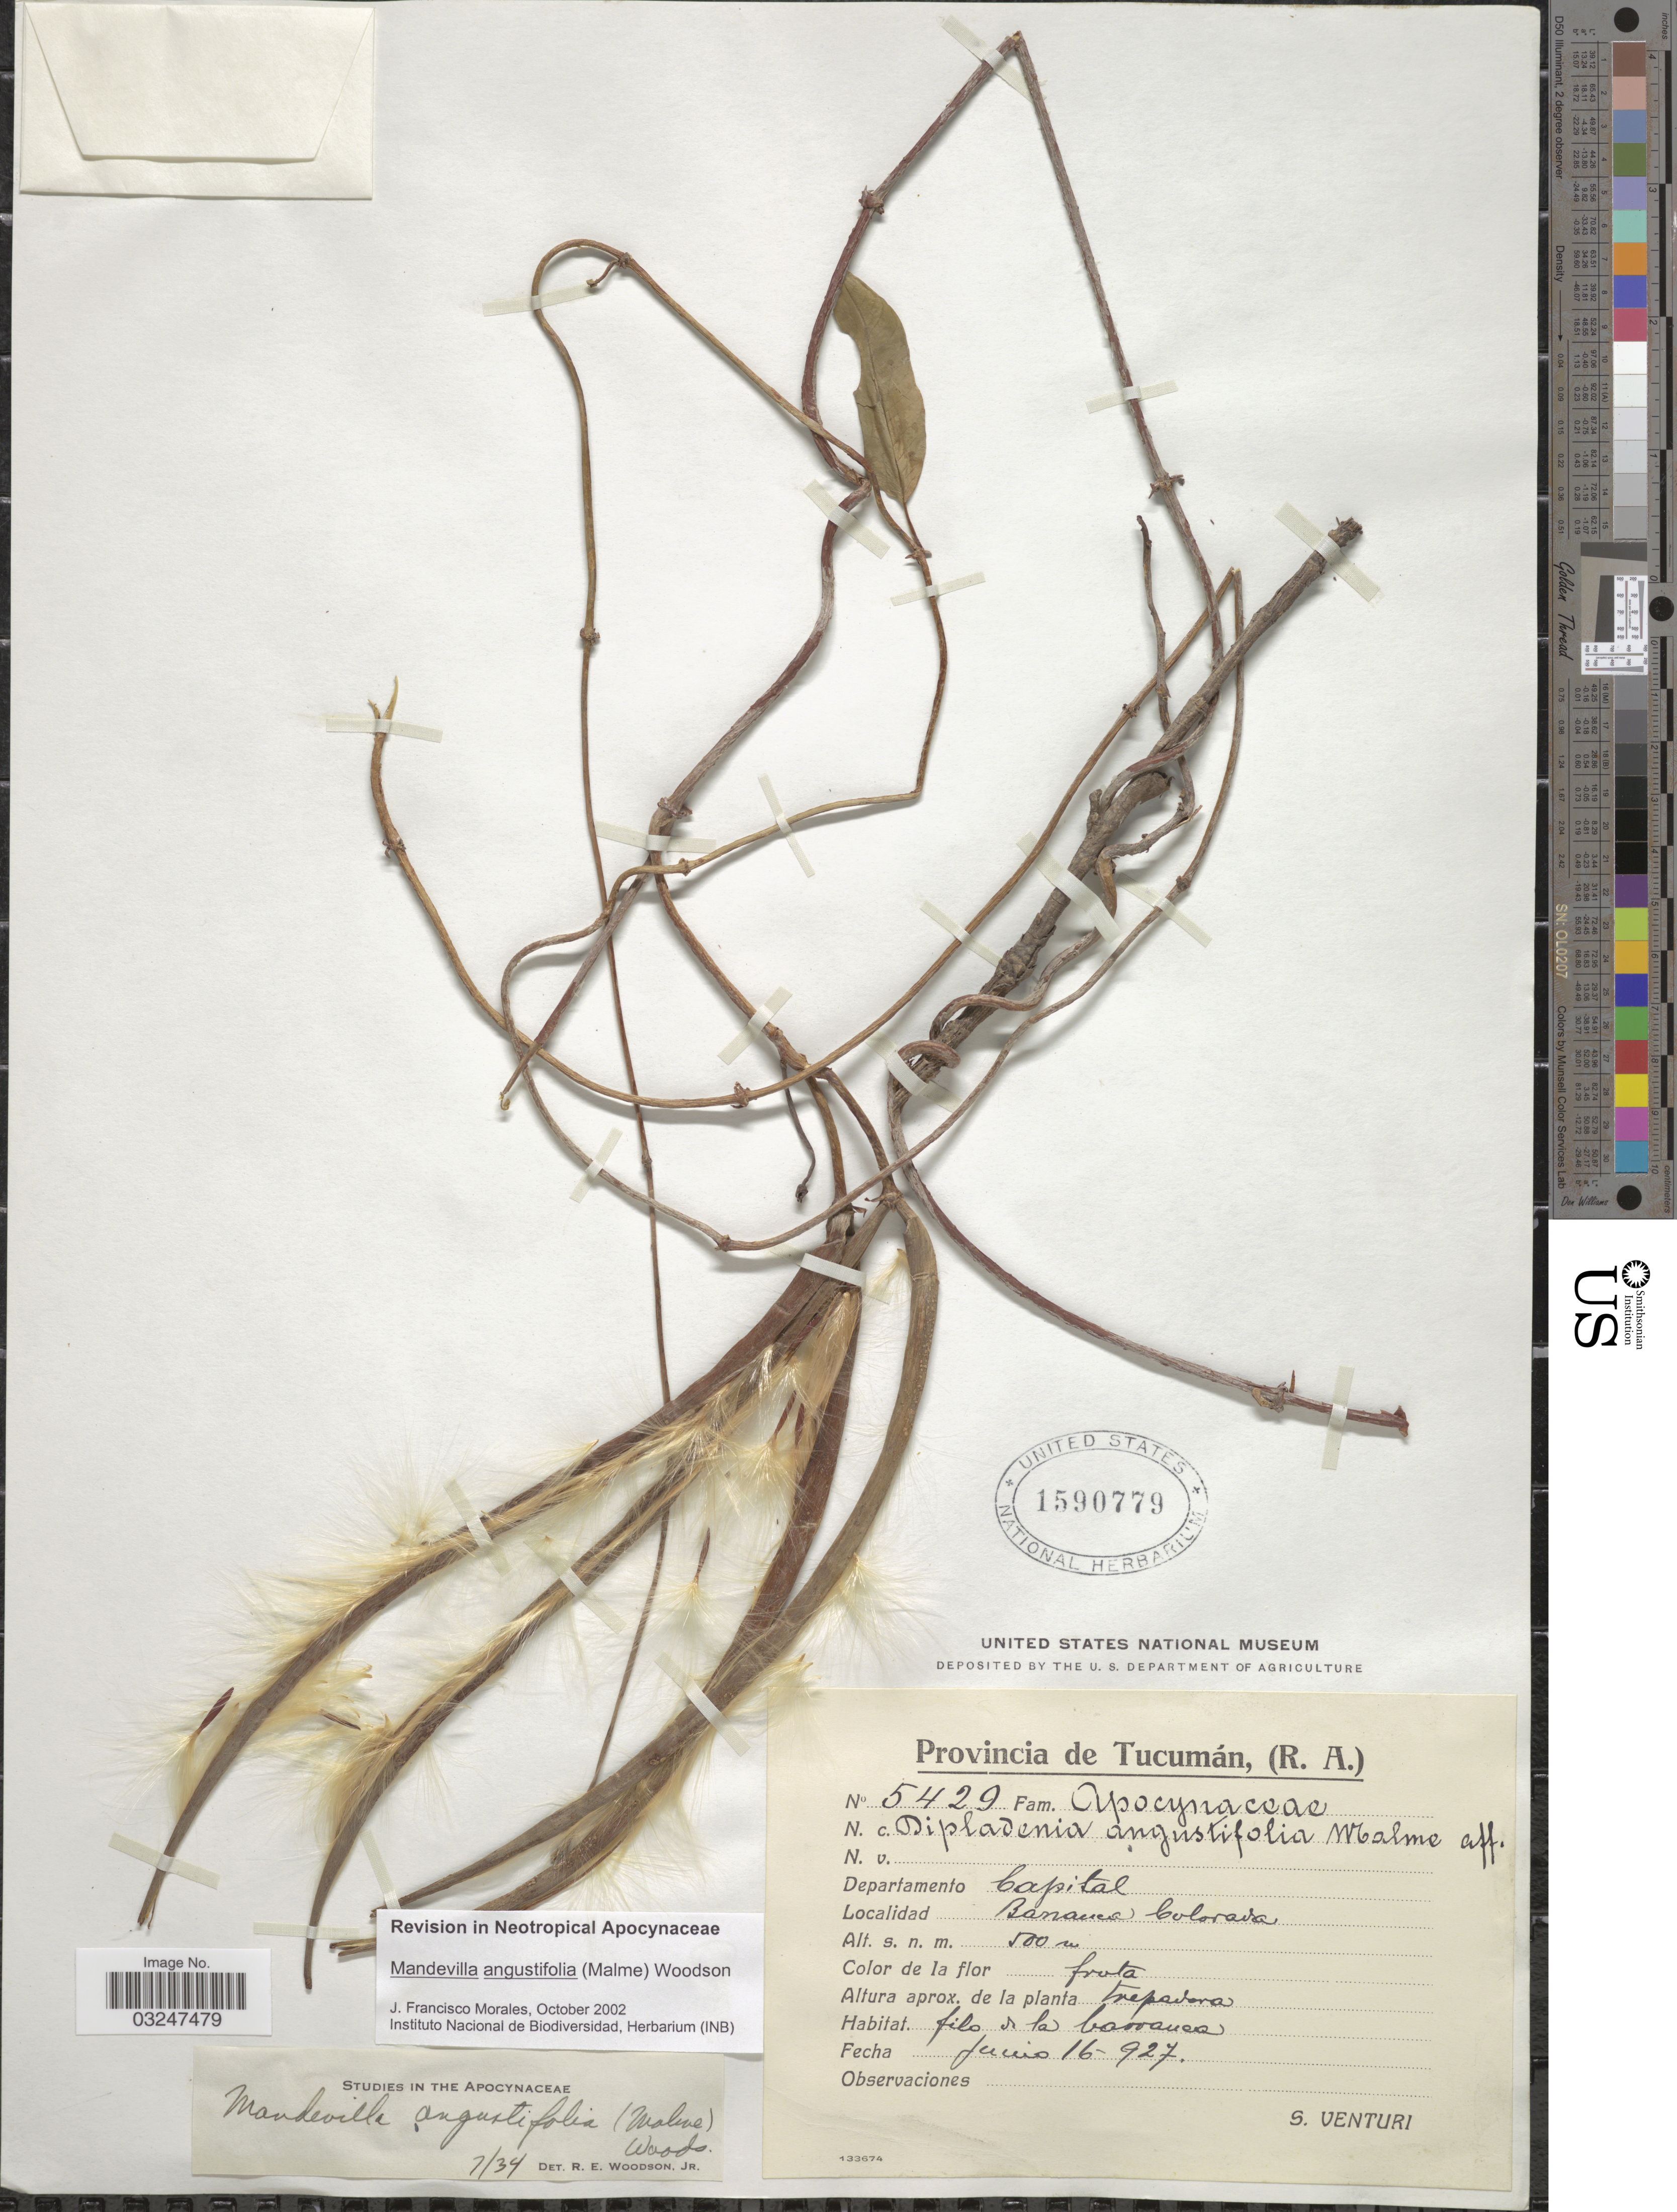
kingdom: Plantae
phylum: Tracheophyta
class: Magnoliopsida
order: Gentianales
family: Apocynaceae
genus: Mandevilla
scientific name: Mandevilla angustifolia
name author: (Malme) Woodson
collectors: S. Venturi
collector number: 5429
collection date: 1927-06-16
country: Argentina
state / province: Tucuman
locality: Departamento Capital, Bananca Colorada.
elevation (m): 500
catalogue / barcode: US 1590779